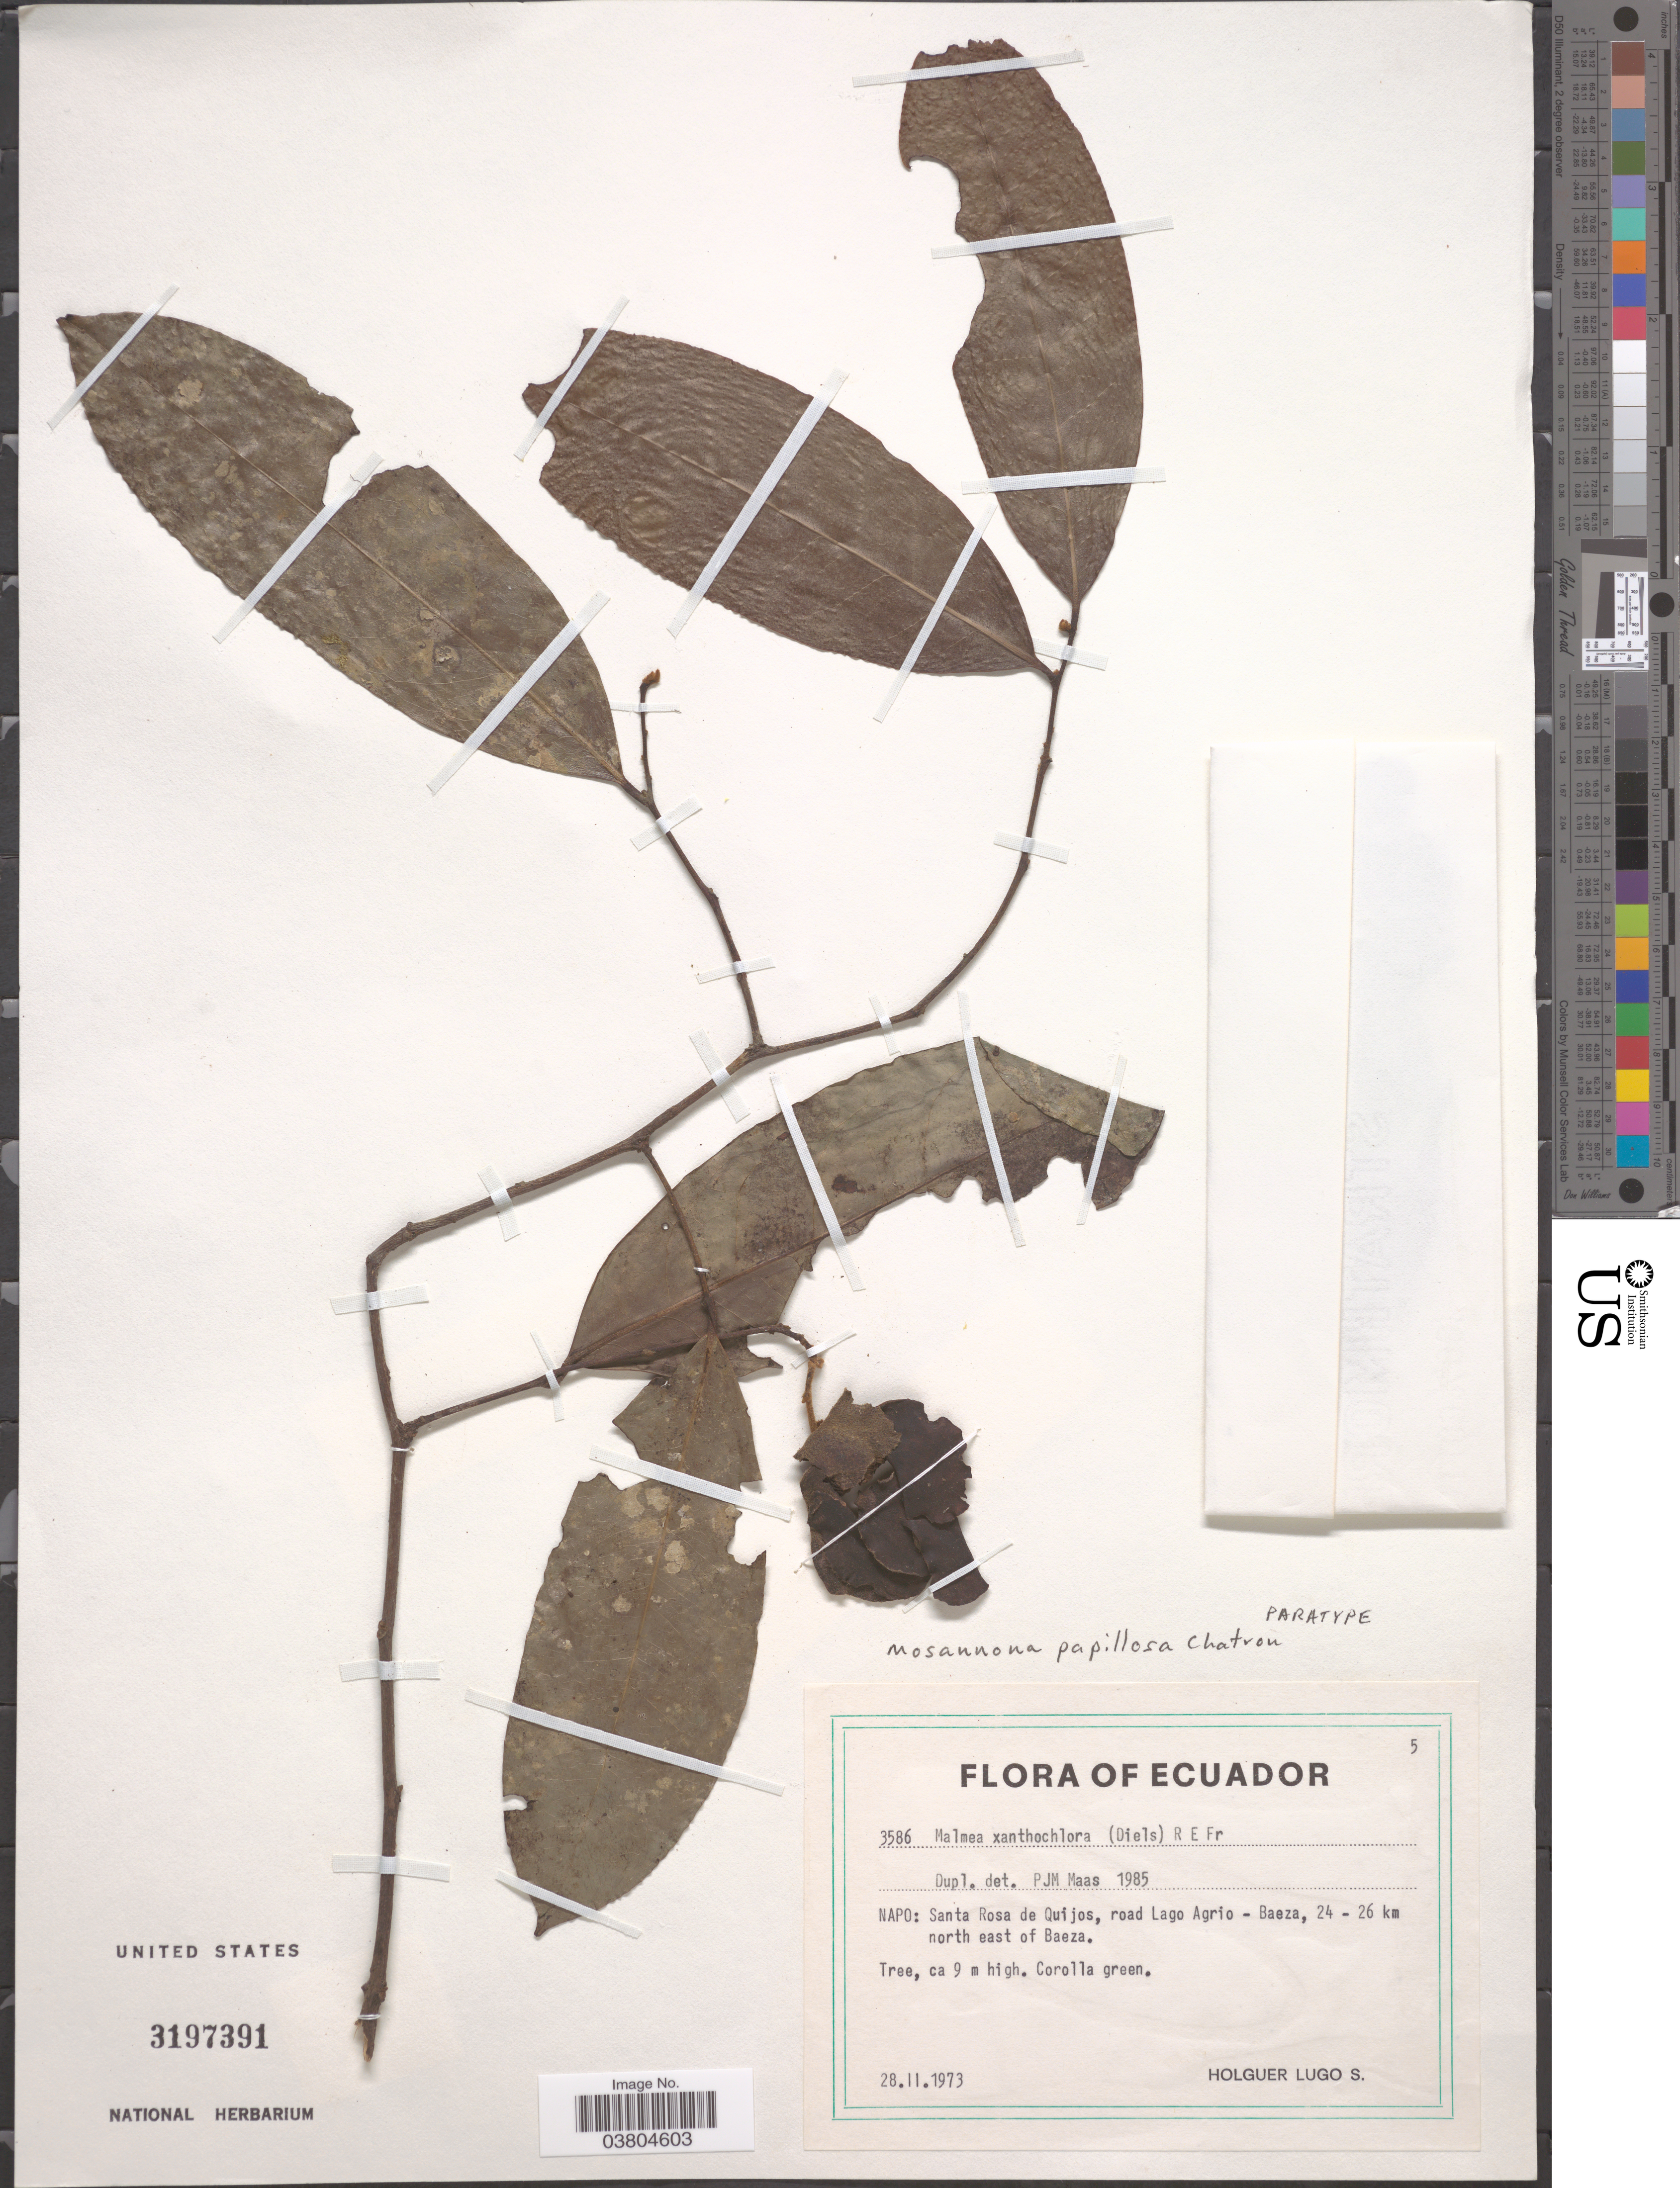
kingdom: Plantae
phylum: Tracheophyta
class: Magnoliopsida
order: Magnoliales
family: Annonaceae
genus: Mosannona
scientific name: Mosannona papillosa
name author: Chatrou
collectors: H. Lugo S.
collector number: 3586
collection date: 1973-02-28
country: Ecuador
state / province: Napo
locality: Santa Rosa de Quijos, road Lago Agrio - Baeza, 24-26 km north east of Baeza.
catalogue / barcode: US 3197391